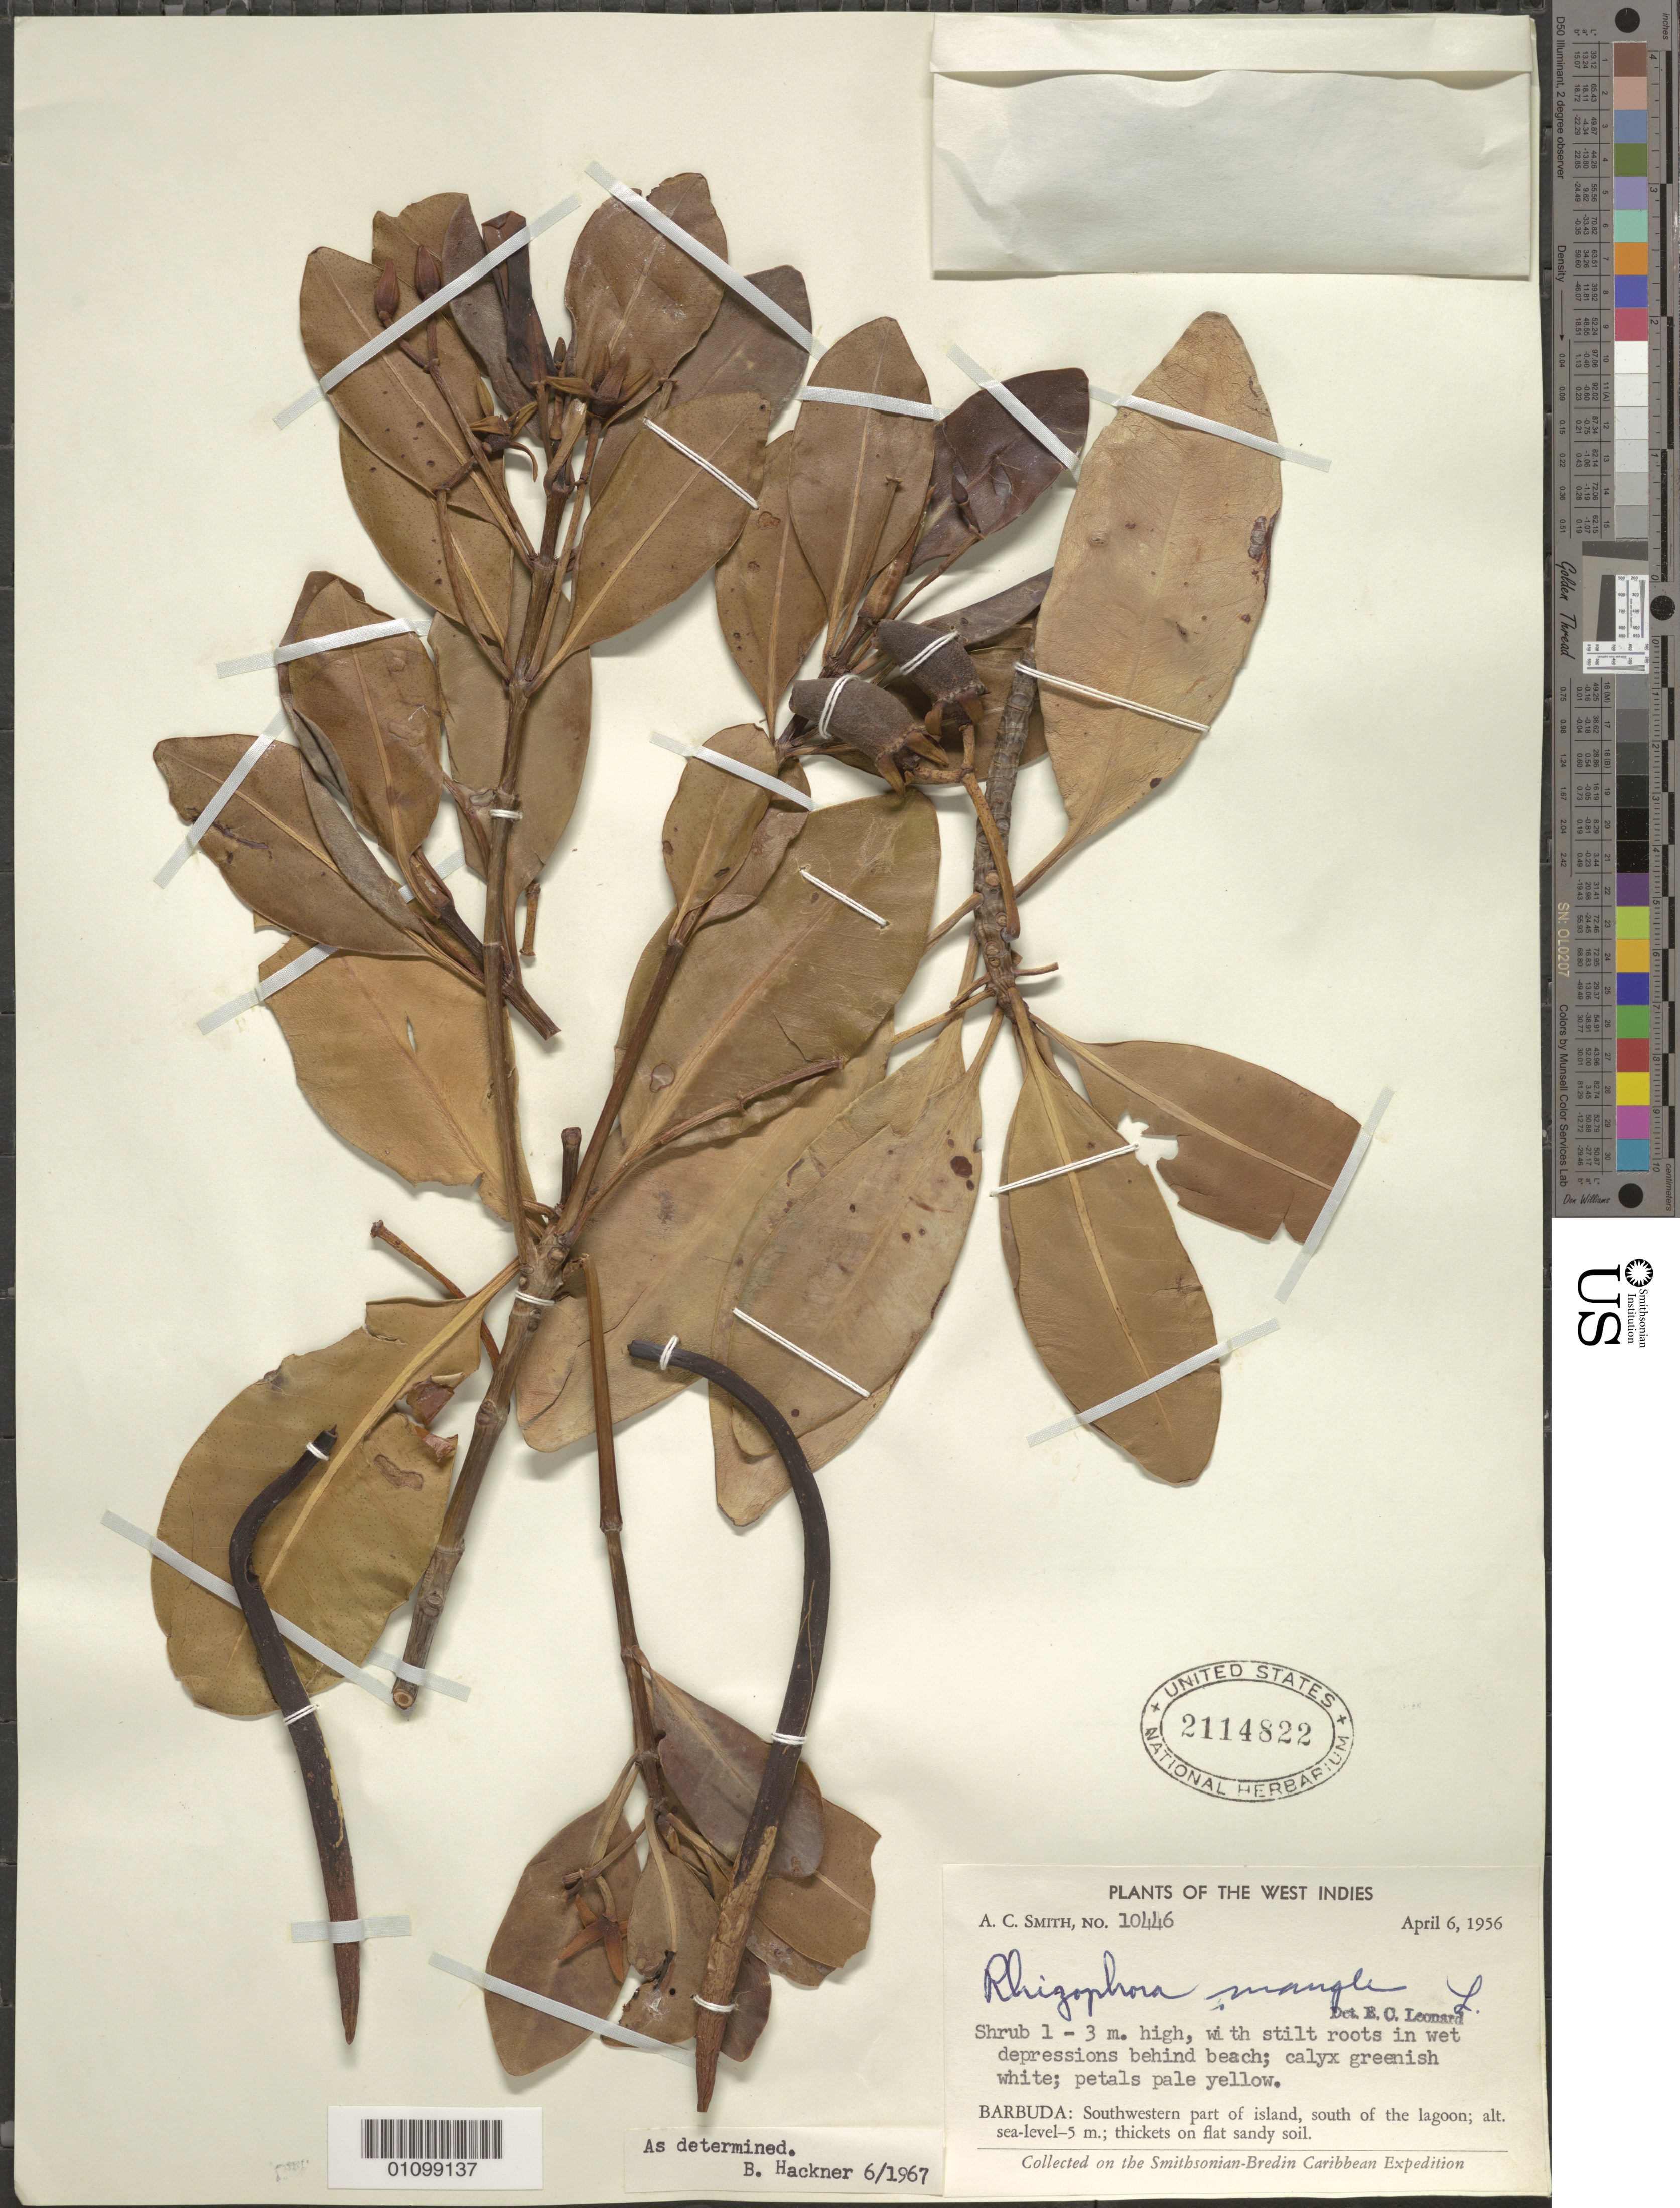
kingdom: Plantae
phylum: Tracheophyta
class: Magnoliopsida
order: Malpighiales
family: Rhizophoraceae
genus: Rhizophora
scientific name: Rhizophora mangle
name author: L.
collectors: A. C. Smith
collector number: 10446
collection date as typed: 06 Apr 1956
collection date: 1956-04-06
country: Antigua and Barbuda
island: Barbuda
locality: SW part of island, S of lagoon; thickets on flat sandy soil.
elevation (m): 0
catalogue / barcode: US 2114822